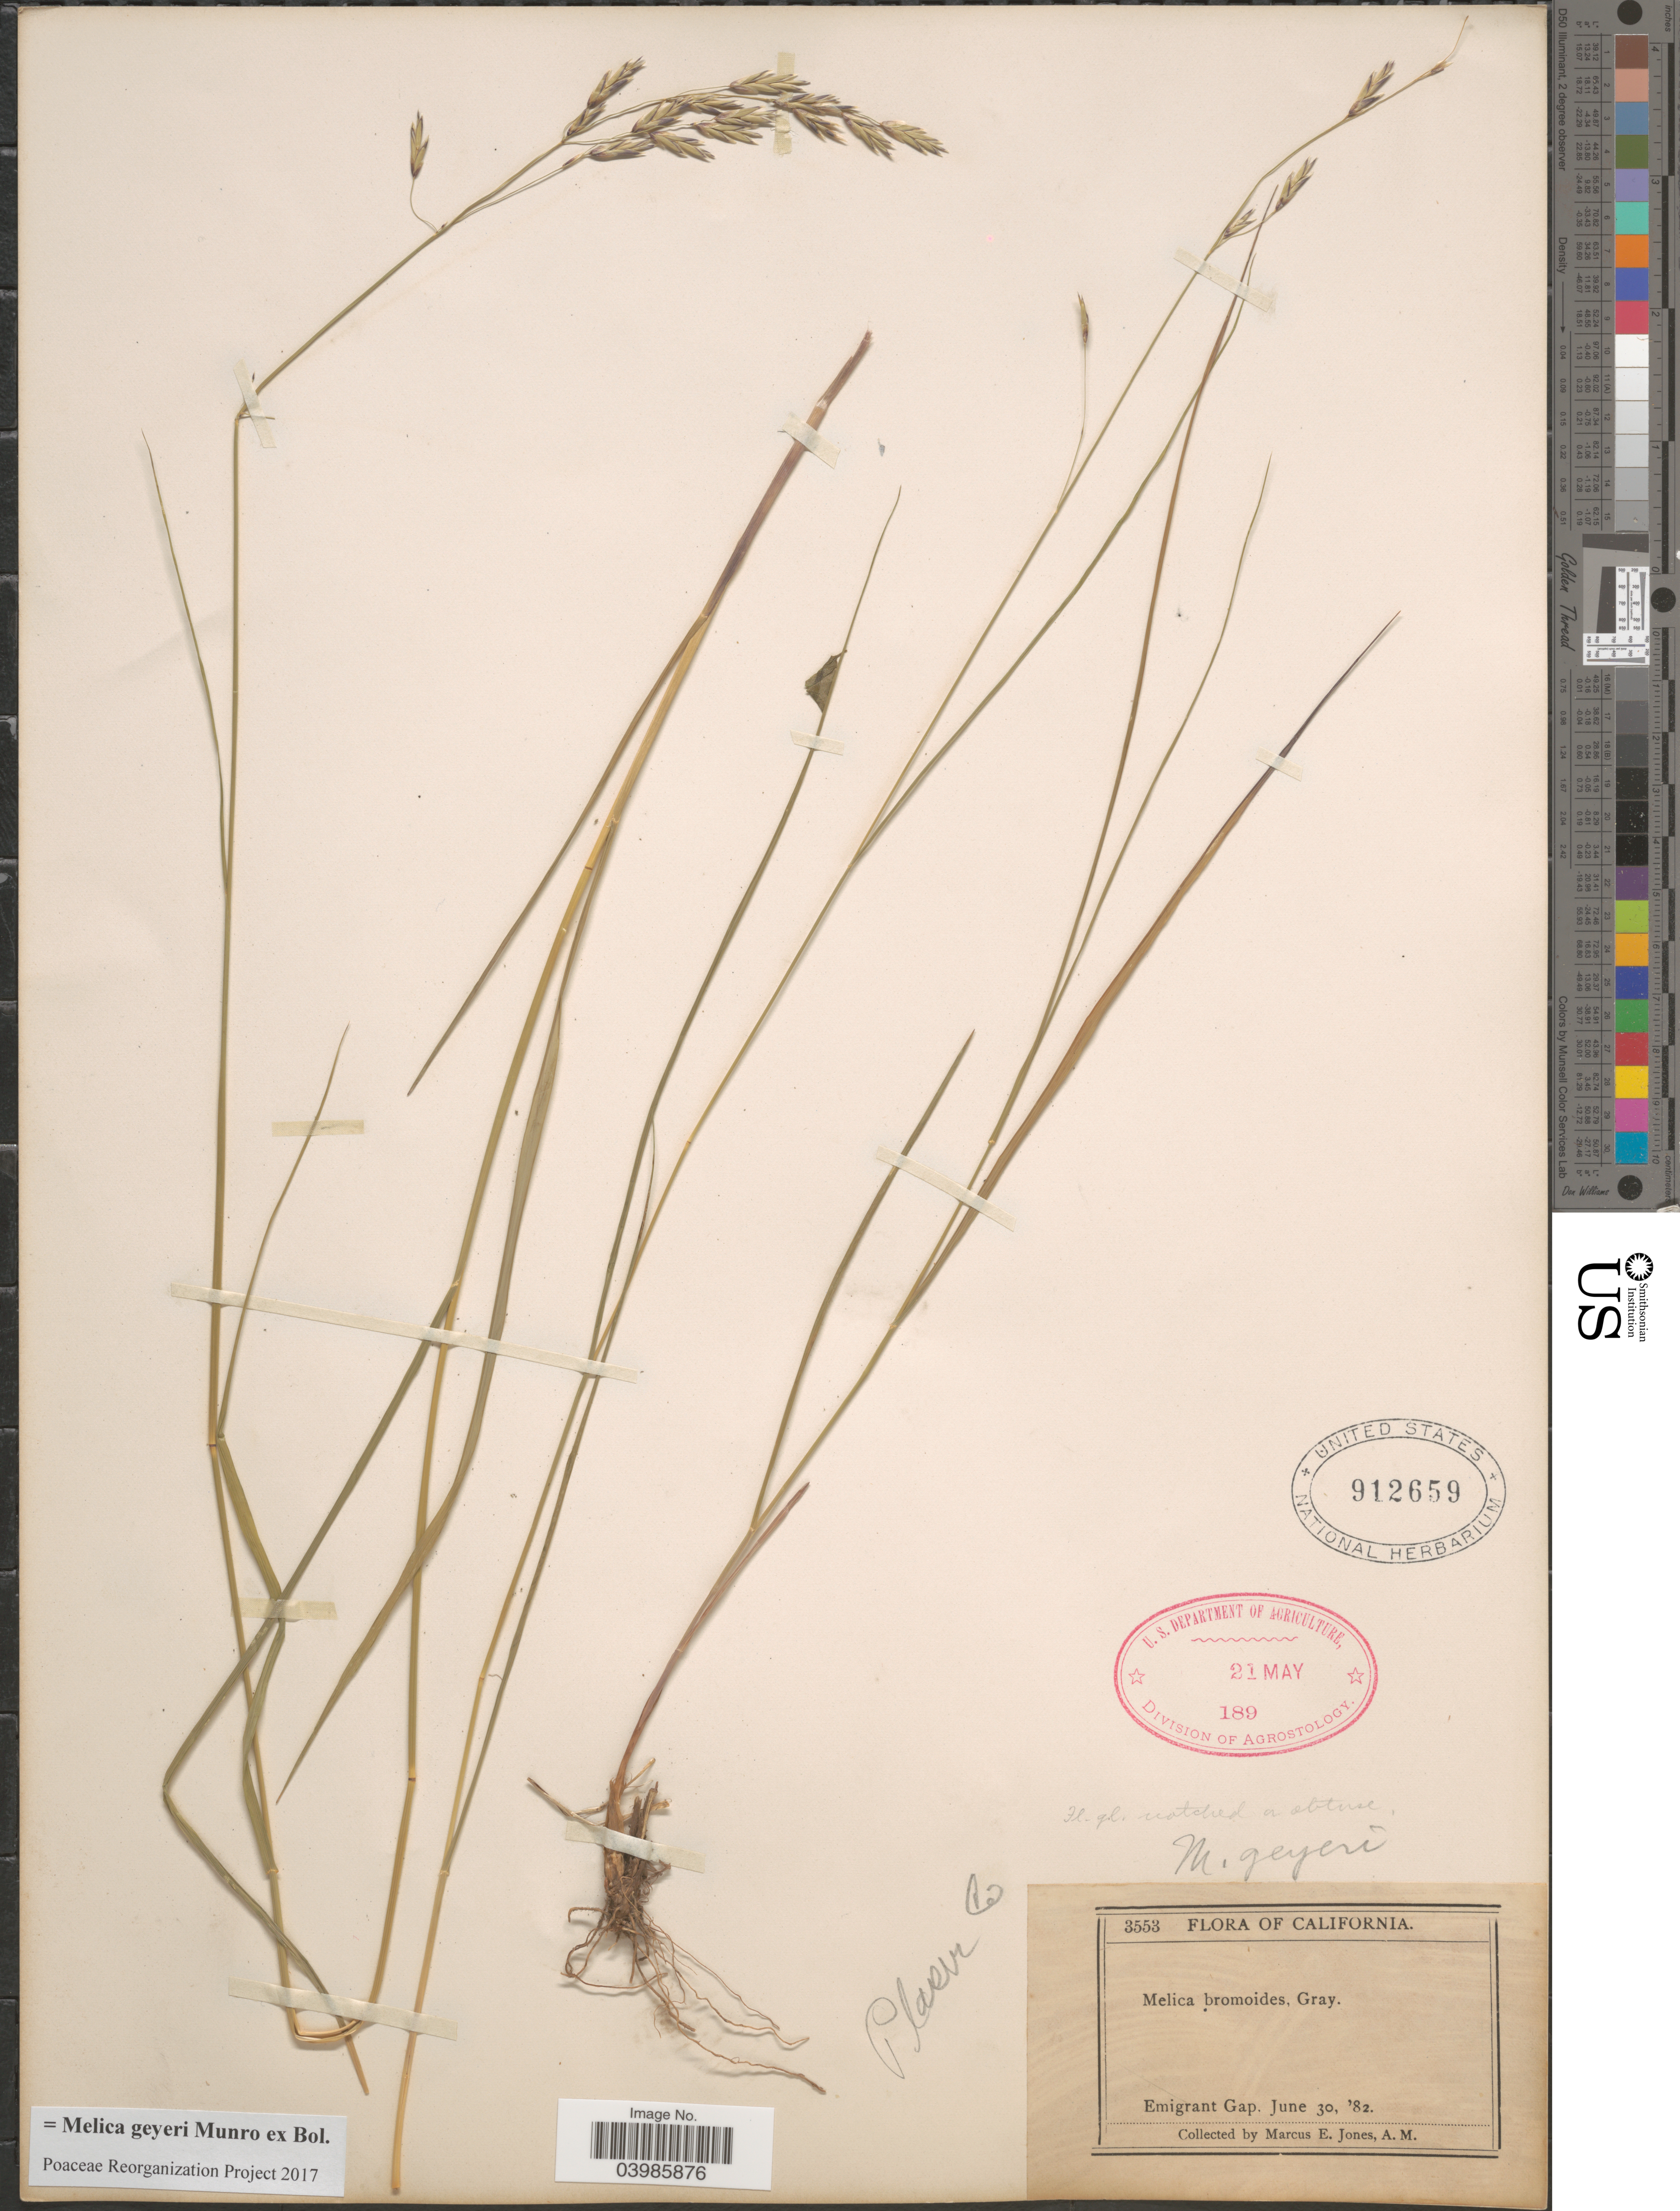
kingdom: Plantae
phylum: Tracheophyta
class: Liliopsida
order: Poales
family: Poaceae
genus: Melica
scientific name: Melica geyeri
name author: Munro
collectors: M. E. Jones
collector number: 3553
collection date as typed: Transcribed d/m/y: 30/6/82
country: United States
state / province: California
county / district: Placer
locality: Placer Co. Emigrant Gap.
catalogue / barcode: US 912659